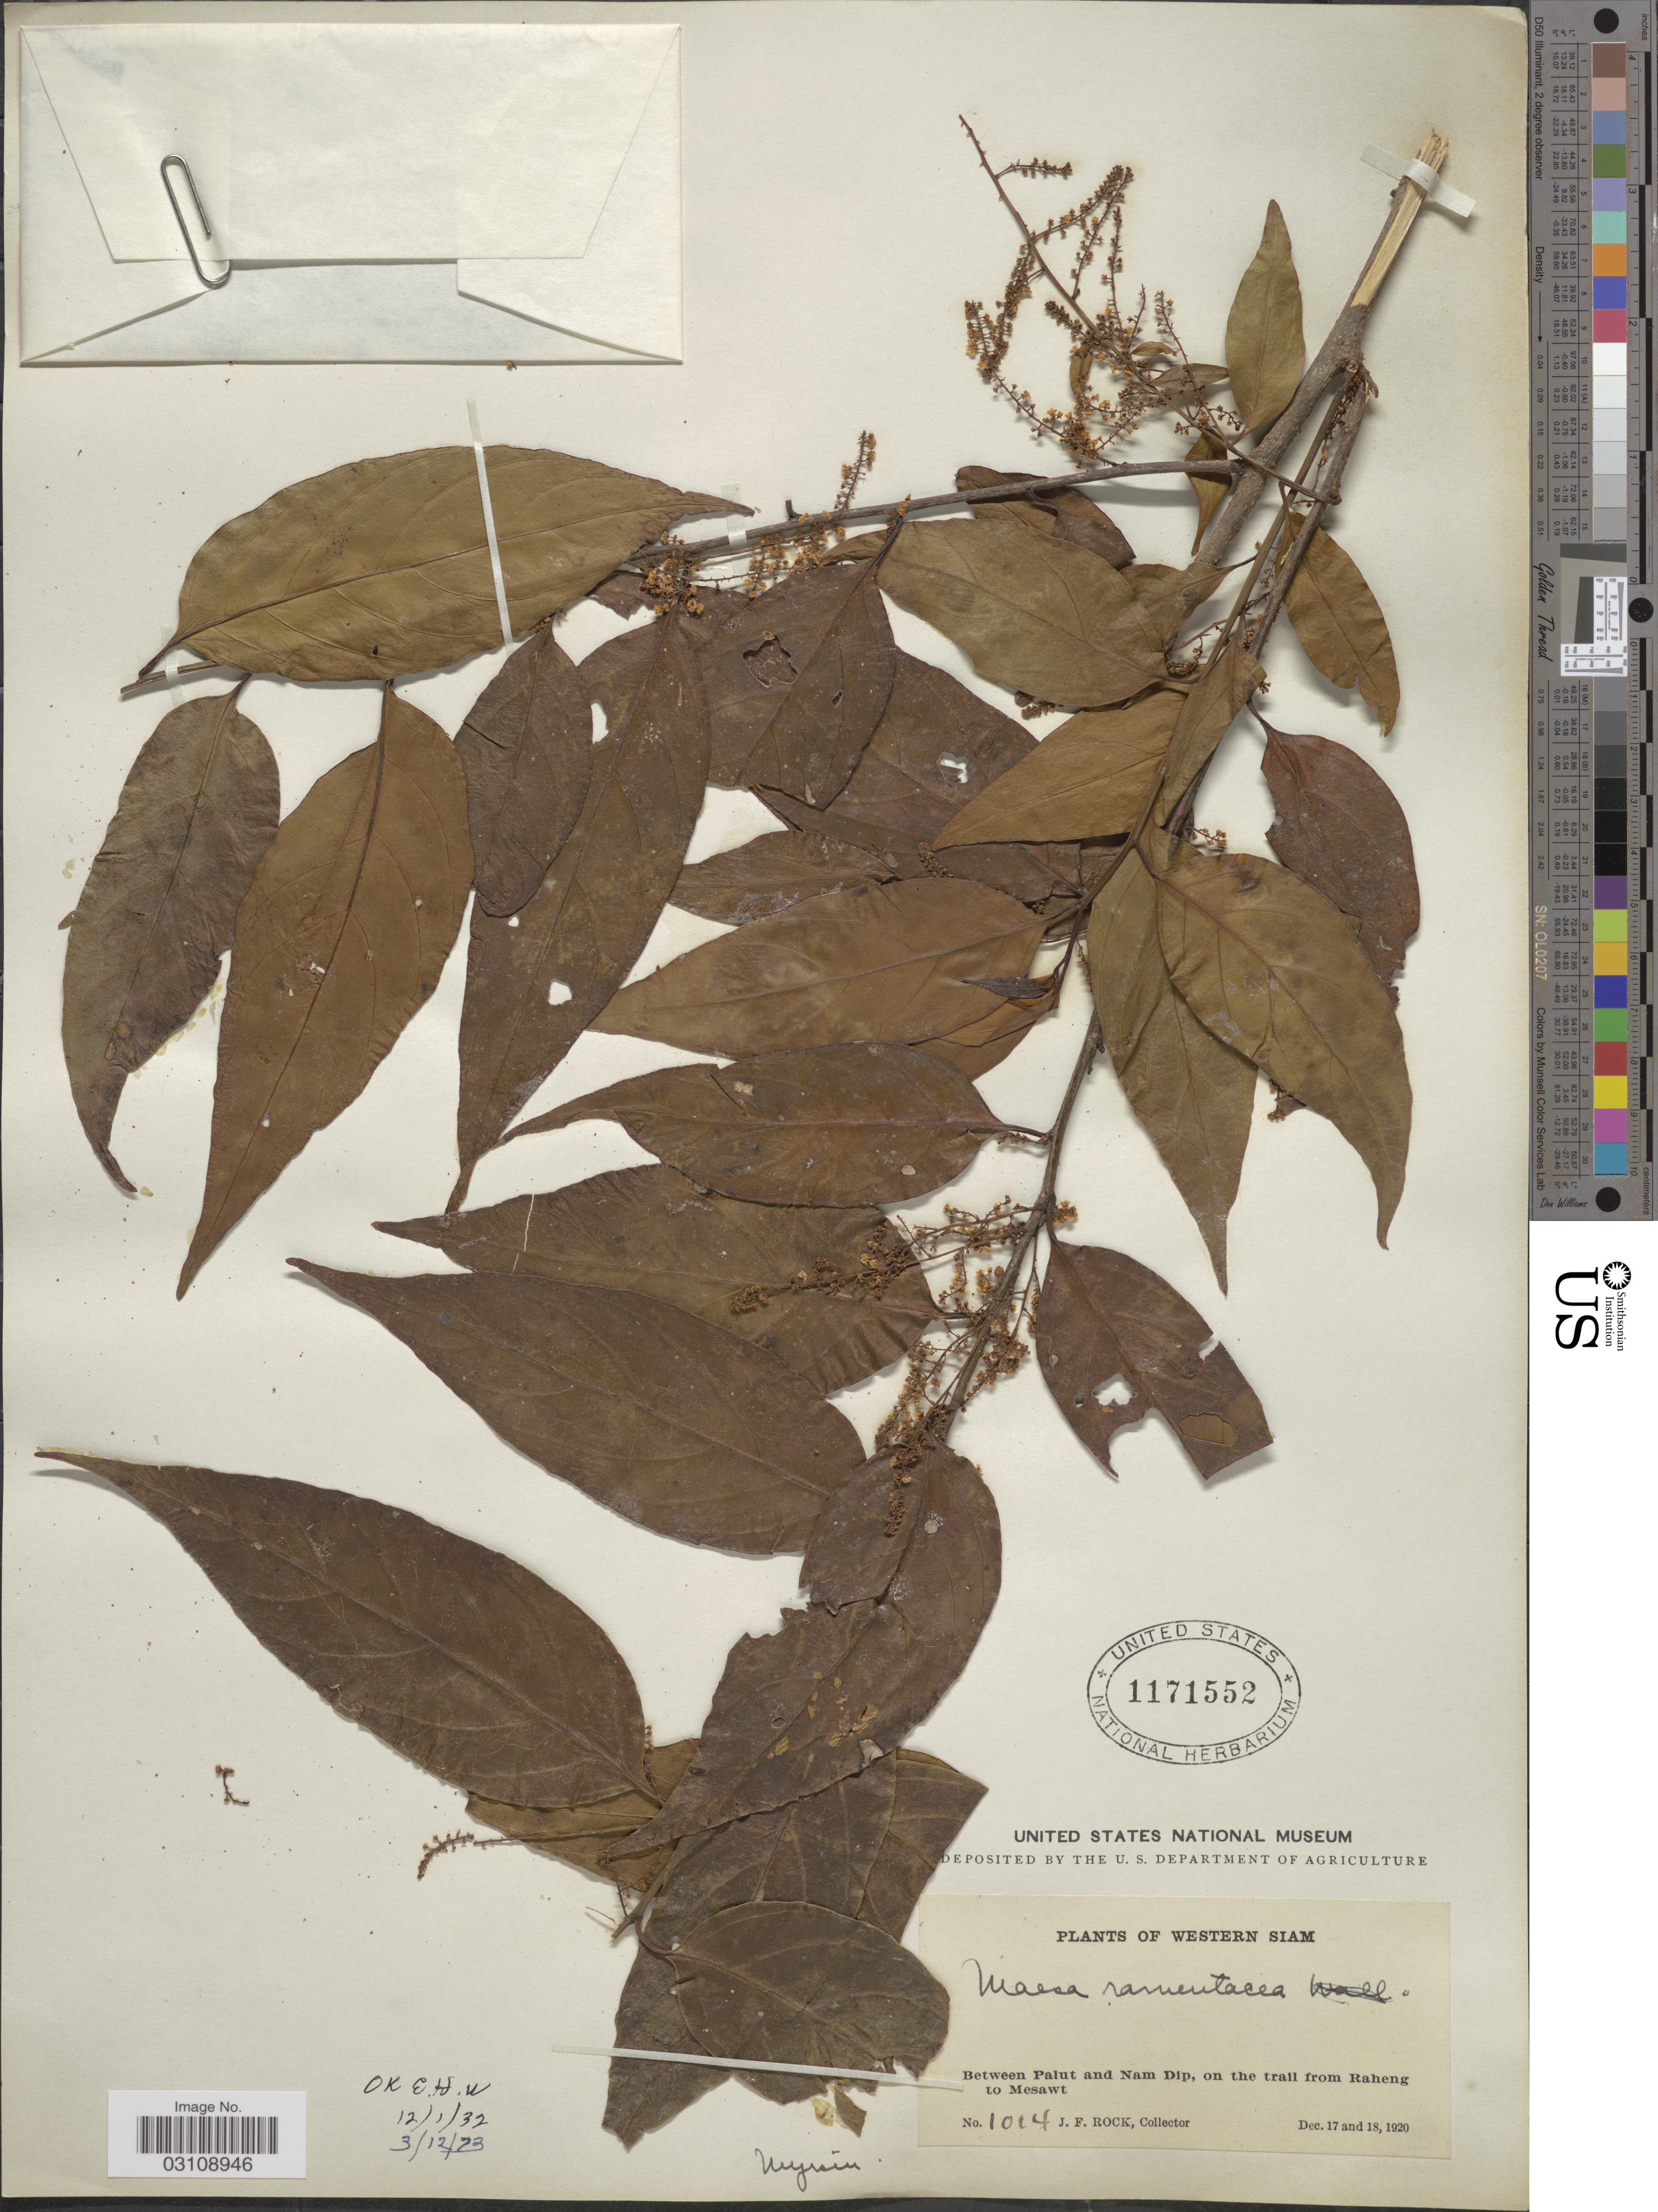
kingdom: Plantae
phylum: Tracheophyta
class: Magnoliopsida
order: Ericales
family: Primulaceae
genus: Maesa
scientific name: Maesa ramentacea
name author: (Roxb.) A. DC.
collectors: J. Rock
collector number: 1014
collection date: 1920-12-17/1920-12-18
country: Thailand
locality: Western Siam. Between Palut and Nam Dip, on the trail from Raheng to Mesawt.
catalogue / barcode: US 1171552